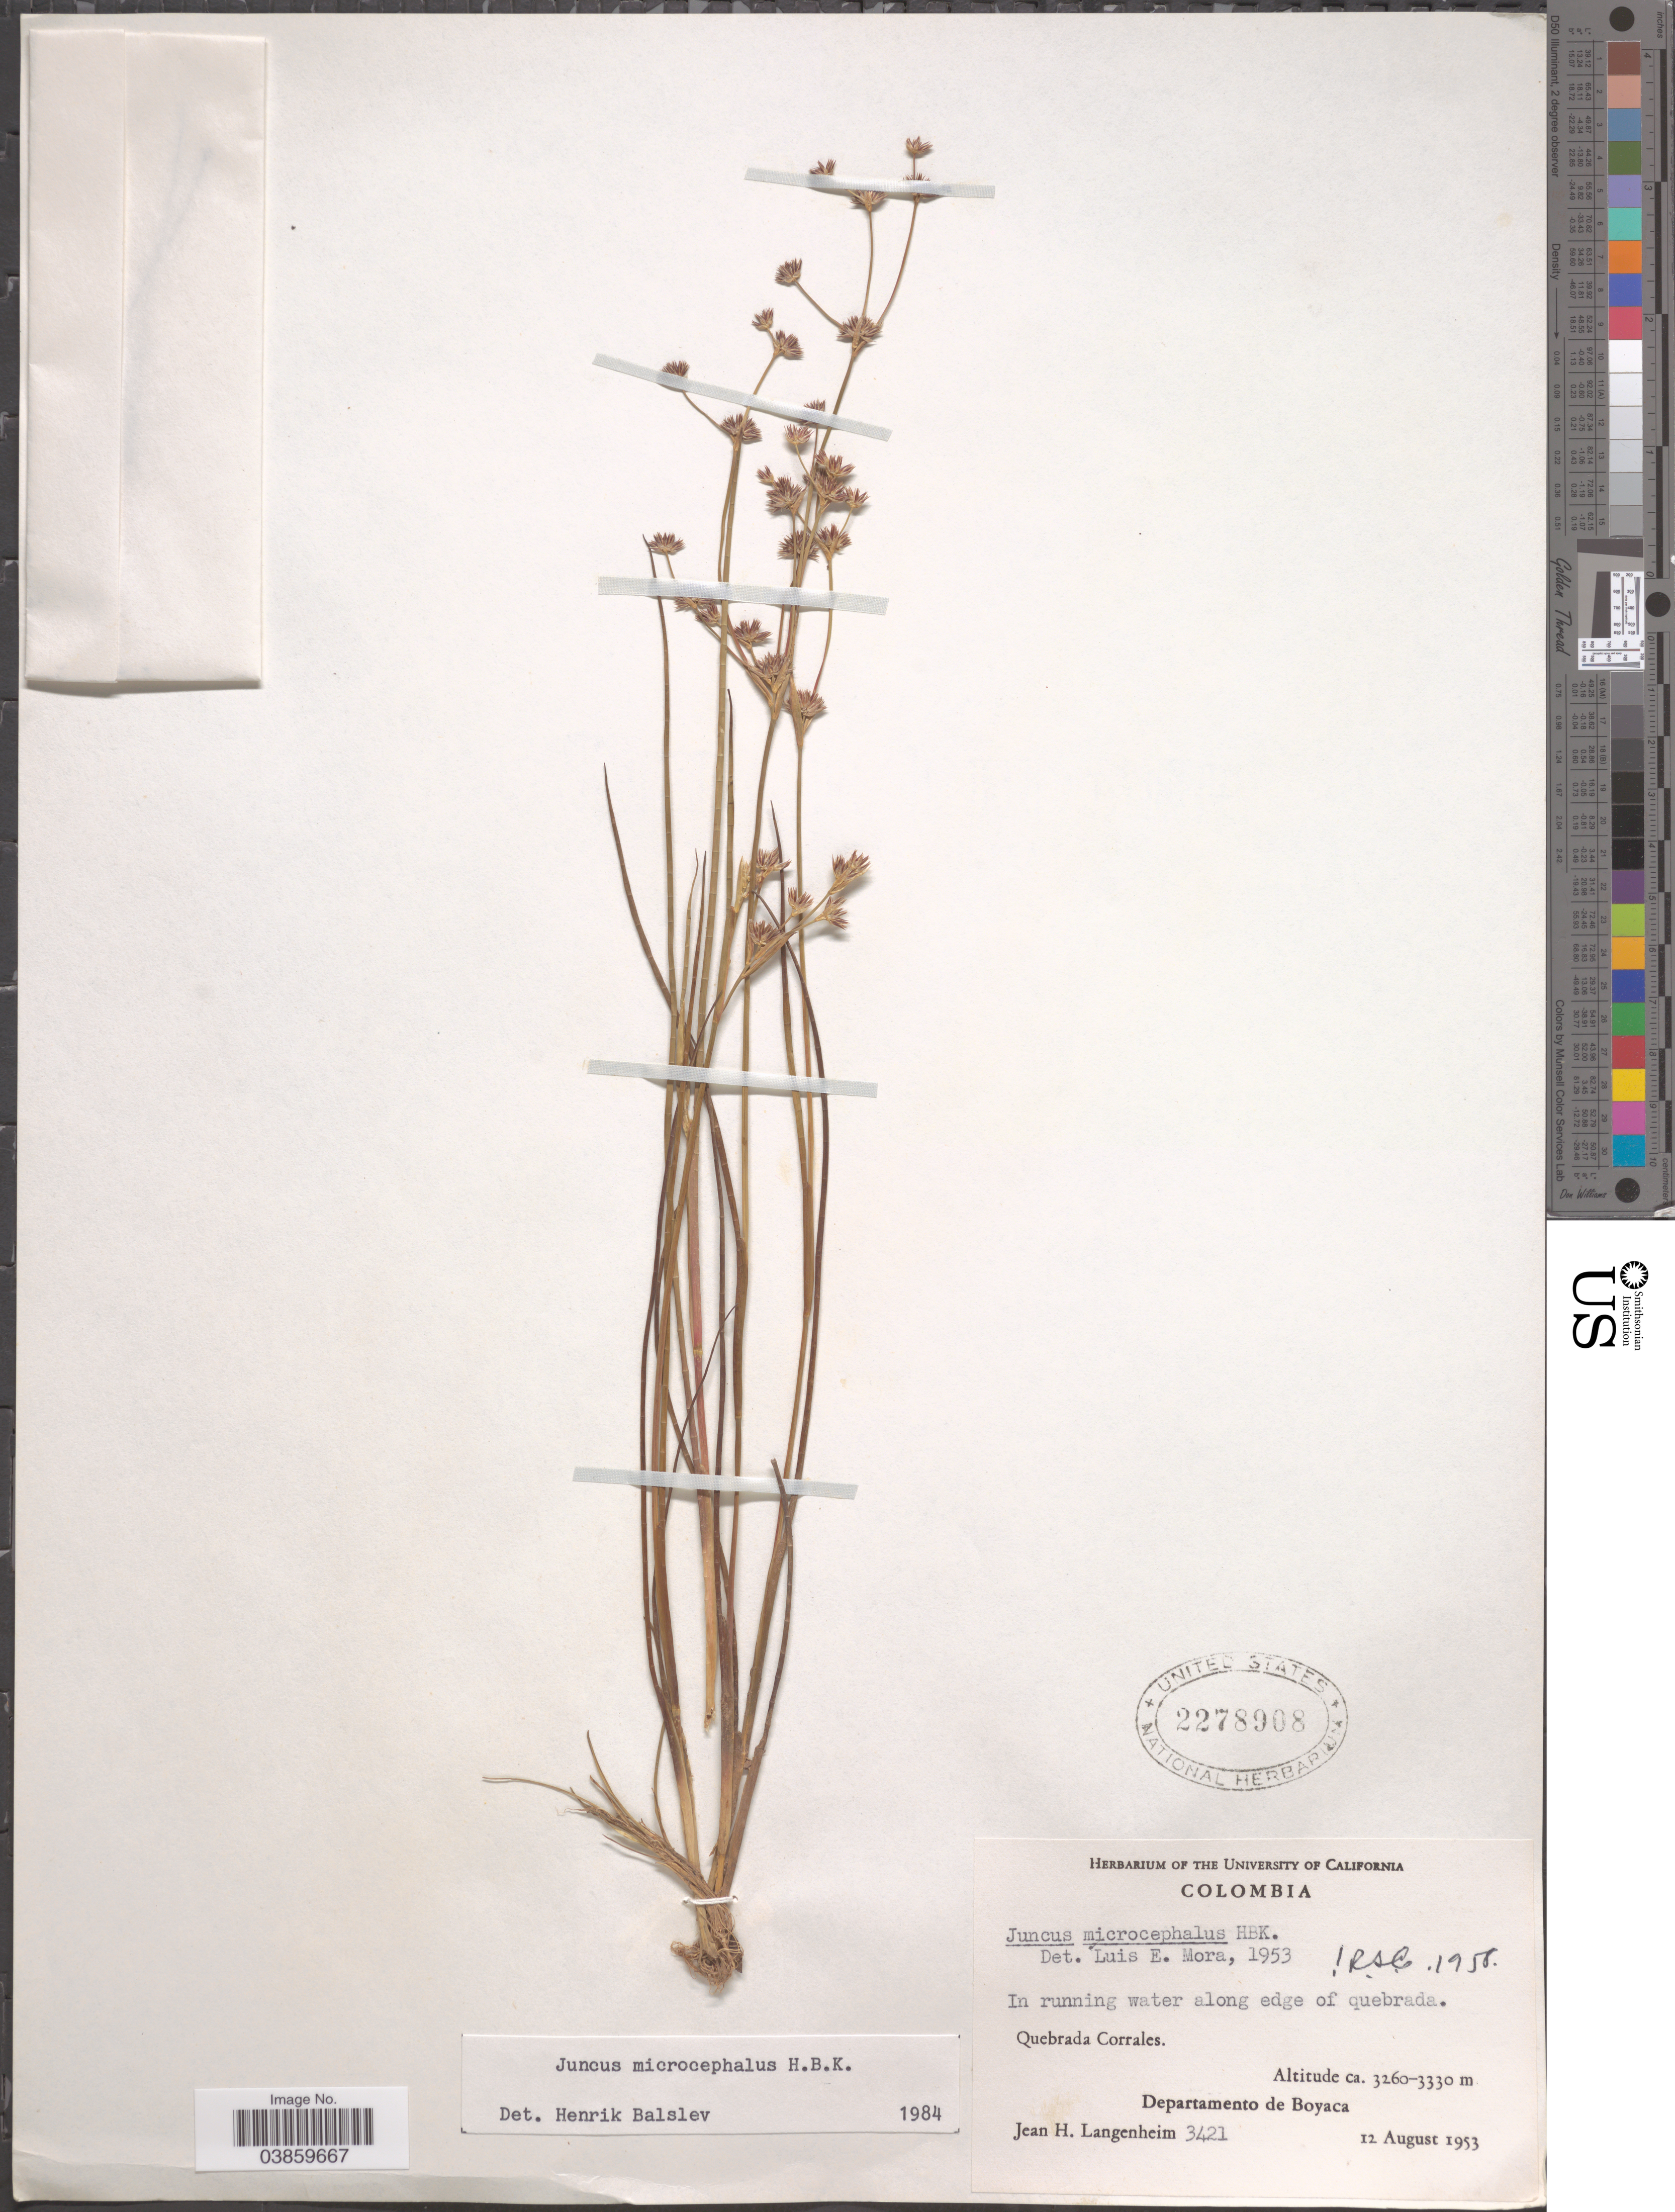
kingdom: Plantae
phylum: Tracheophyta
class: Liliopsida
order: Poales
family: Juncaceae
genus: Juncus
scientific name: Juncus microcephalus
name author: Kunth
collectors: J. H. Langenheim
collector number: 3421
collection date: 1953-08-12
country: Colombia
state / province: Boyacá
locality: In running water along edge of quebrada. Quebrada Corrales. Departamento de Boyaca.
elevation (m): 3260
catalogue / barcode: US 2278908